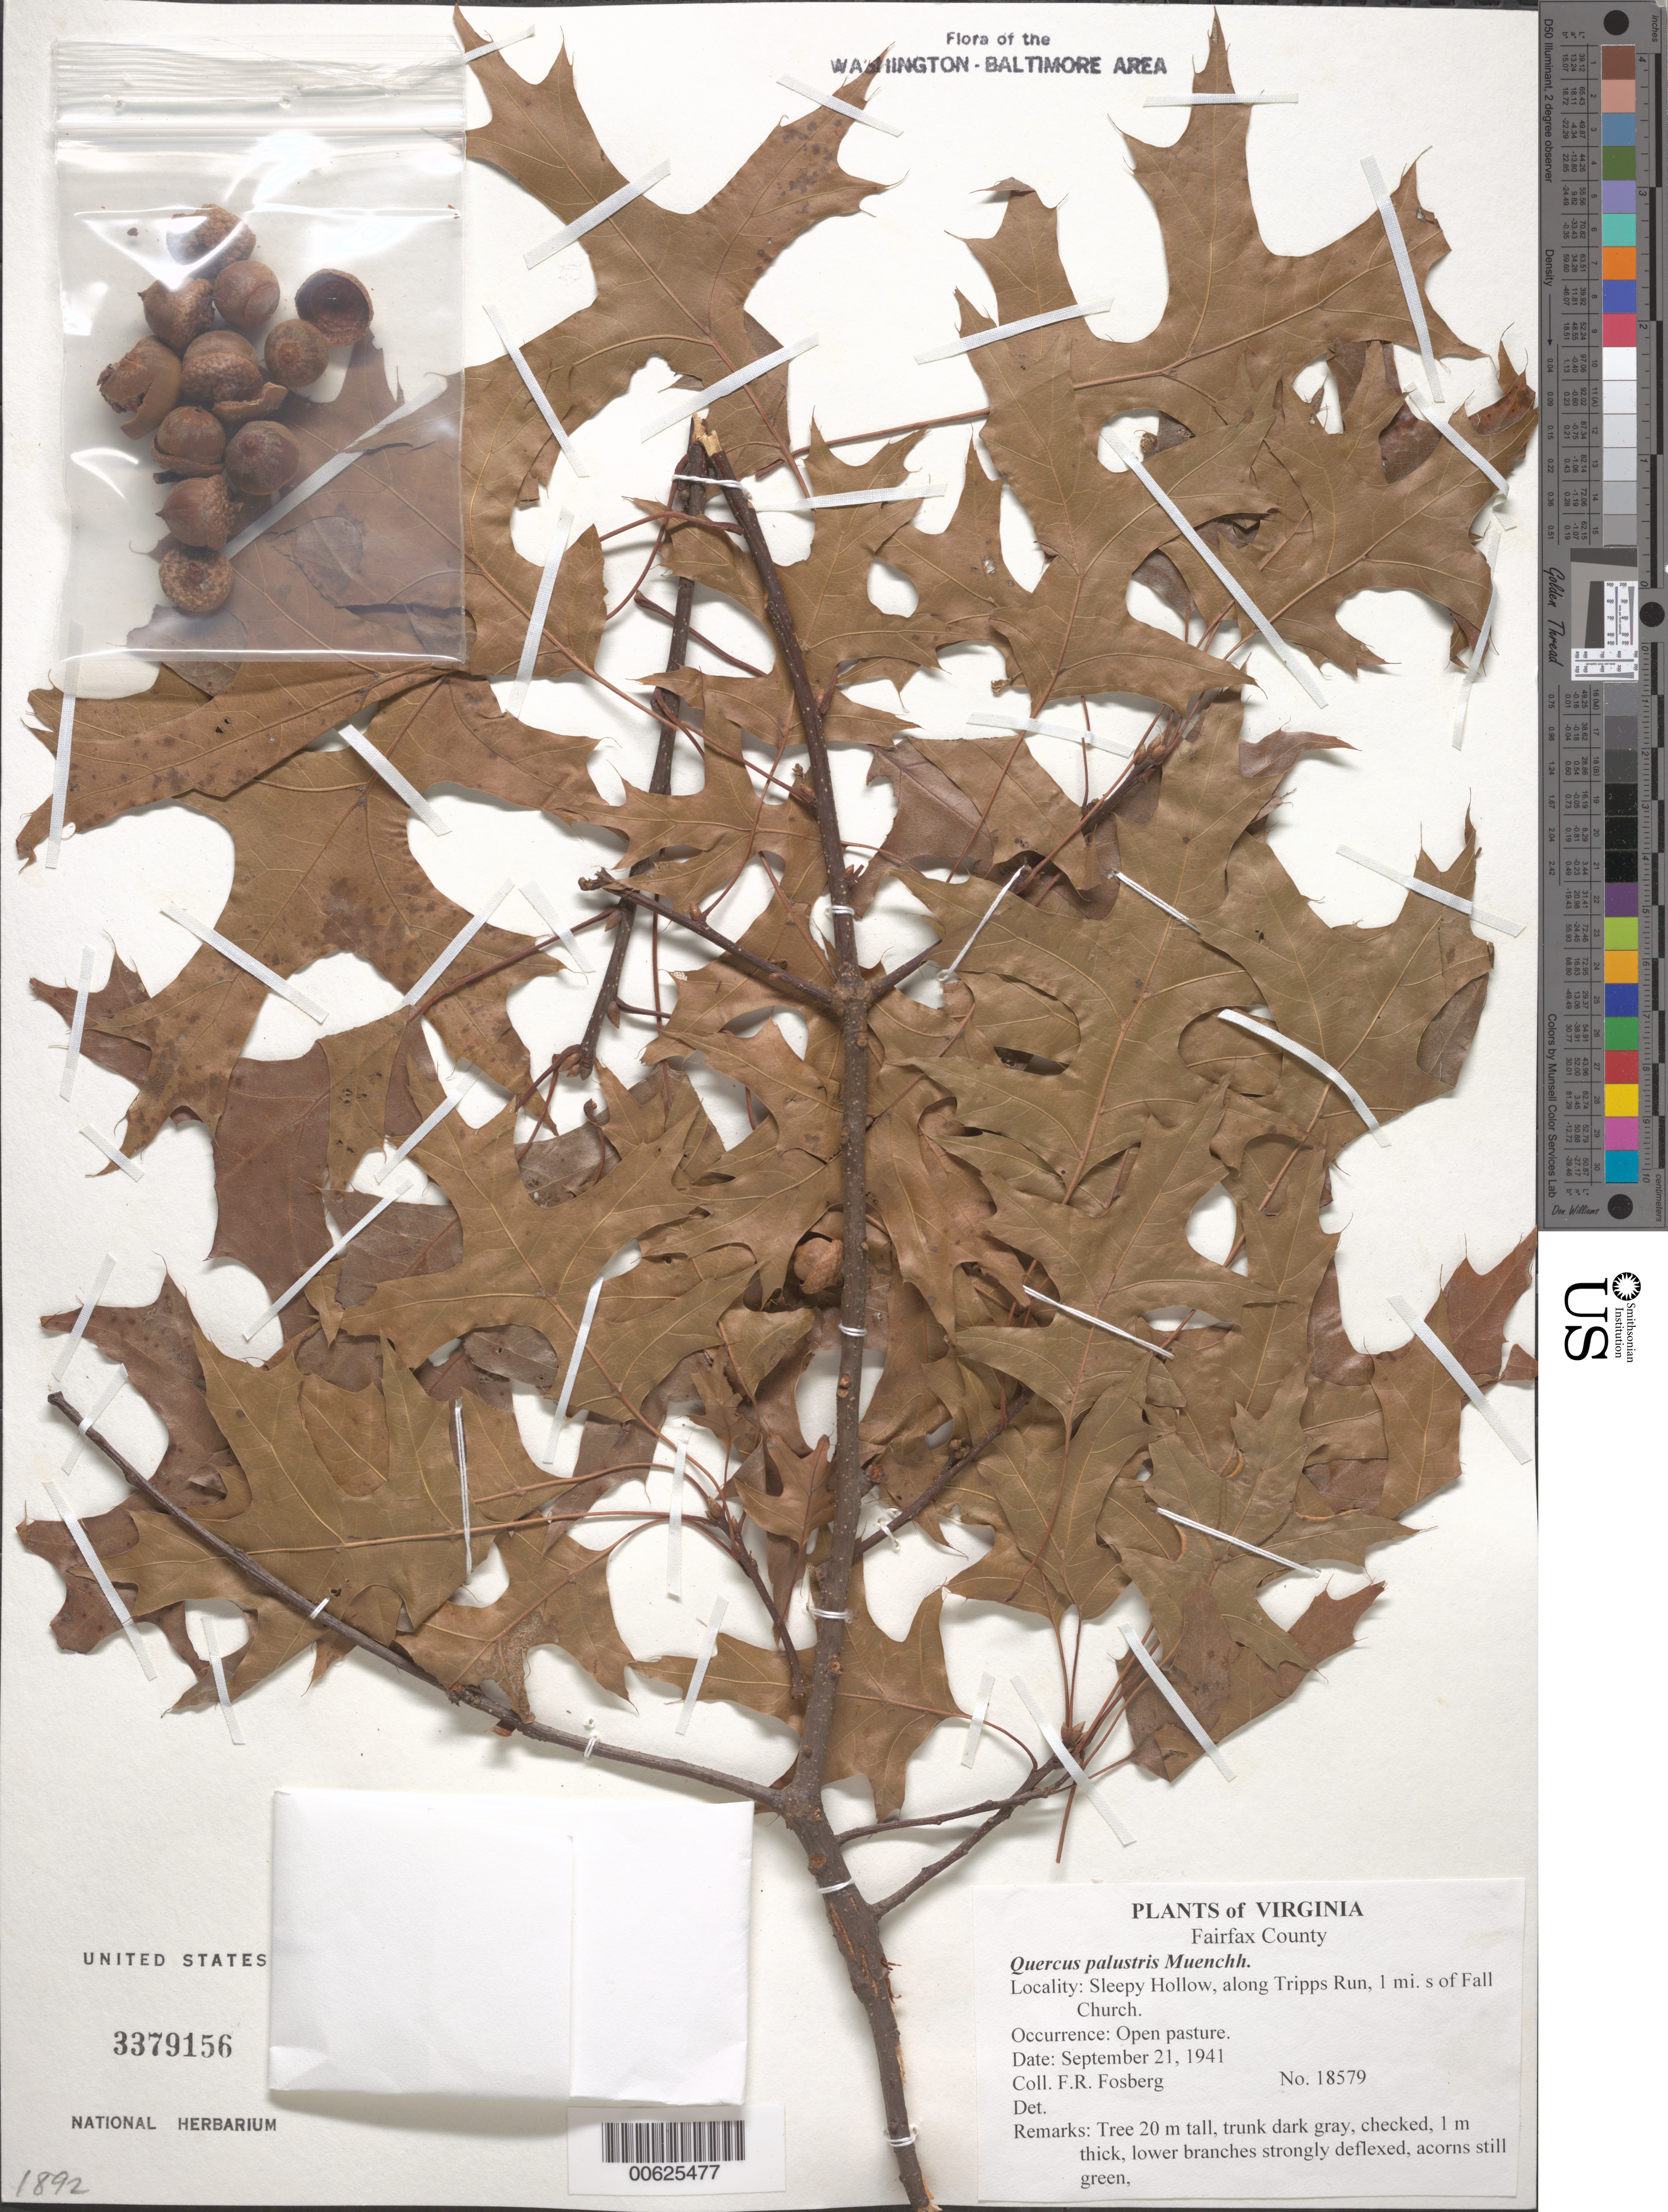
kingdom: Plantae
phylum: Tracheophyta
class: Magnoliopsida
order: Fagales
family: Fagaceae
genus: Quercus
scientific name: Quercus palustris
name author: Münchh.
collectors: F. R. Fosberg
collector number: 18579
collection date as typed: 21 Sep 1941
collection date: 1941-09-21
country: United States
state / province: Virginia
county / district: Fairfax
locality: Sleepy Hollow, along Tripps Run, 1 mi. S of Falls Church.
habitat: Open pasture.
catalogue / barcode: US 3379156